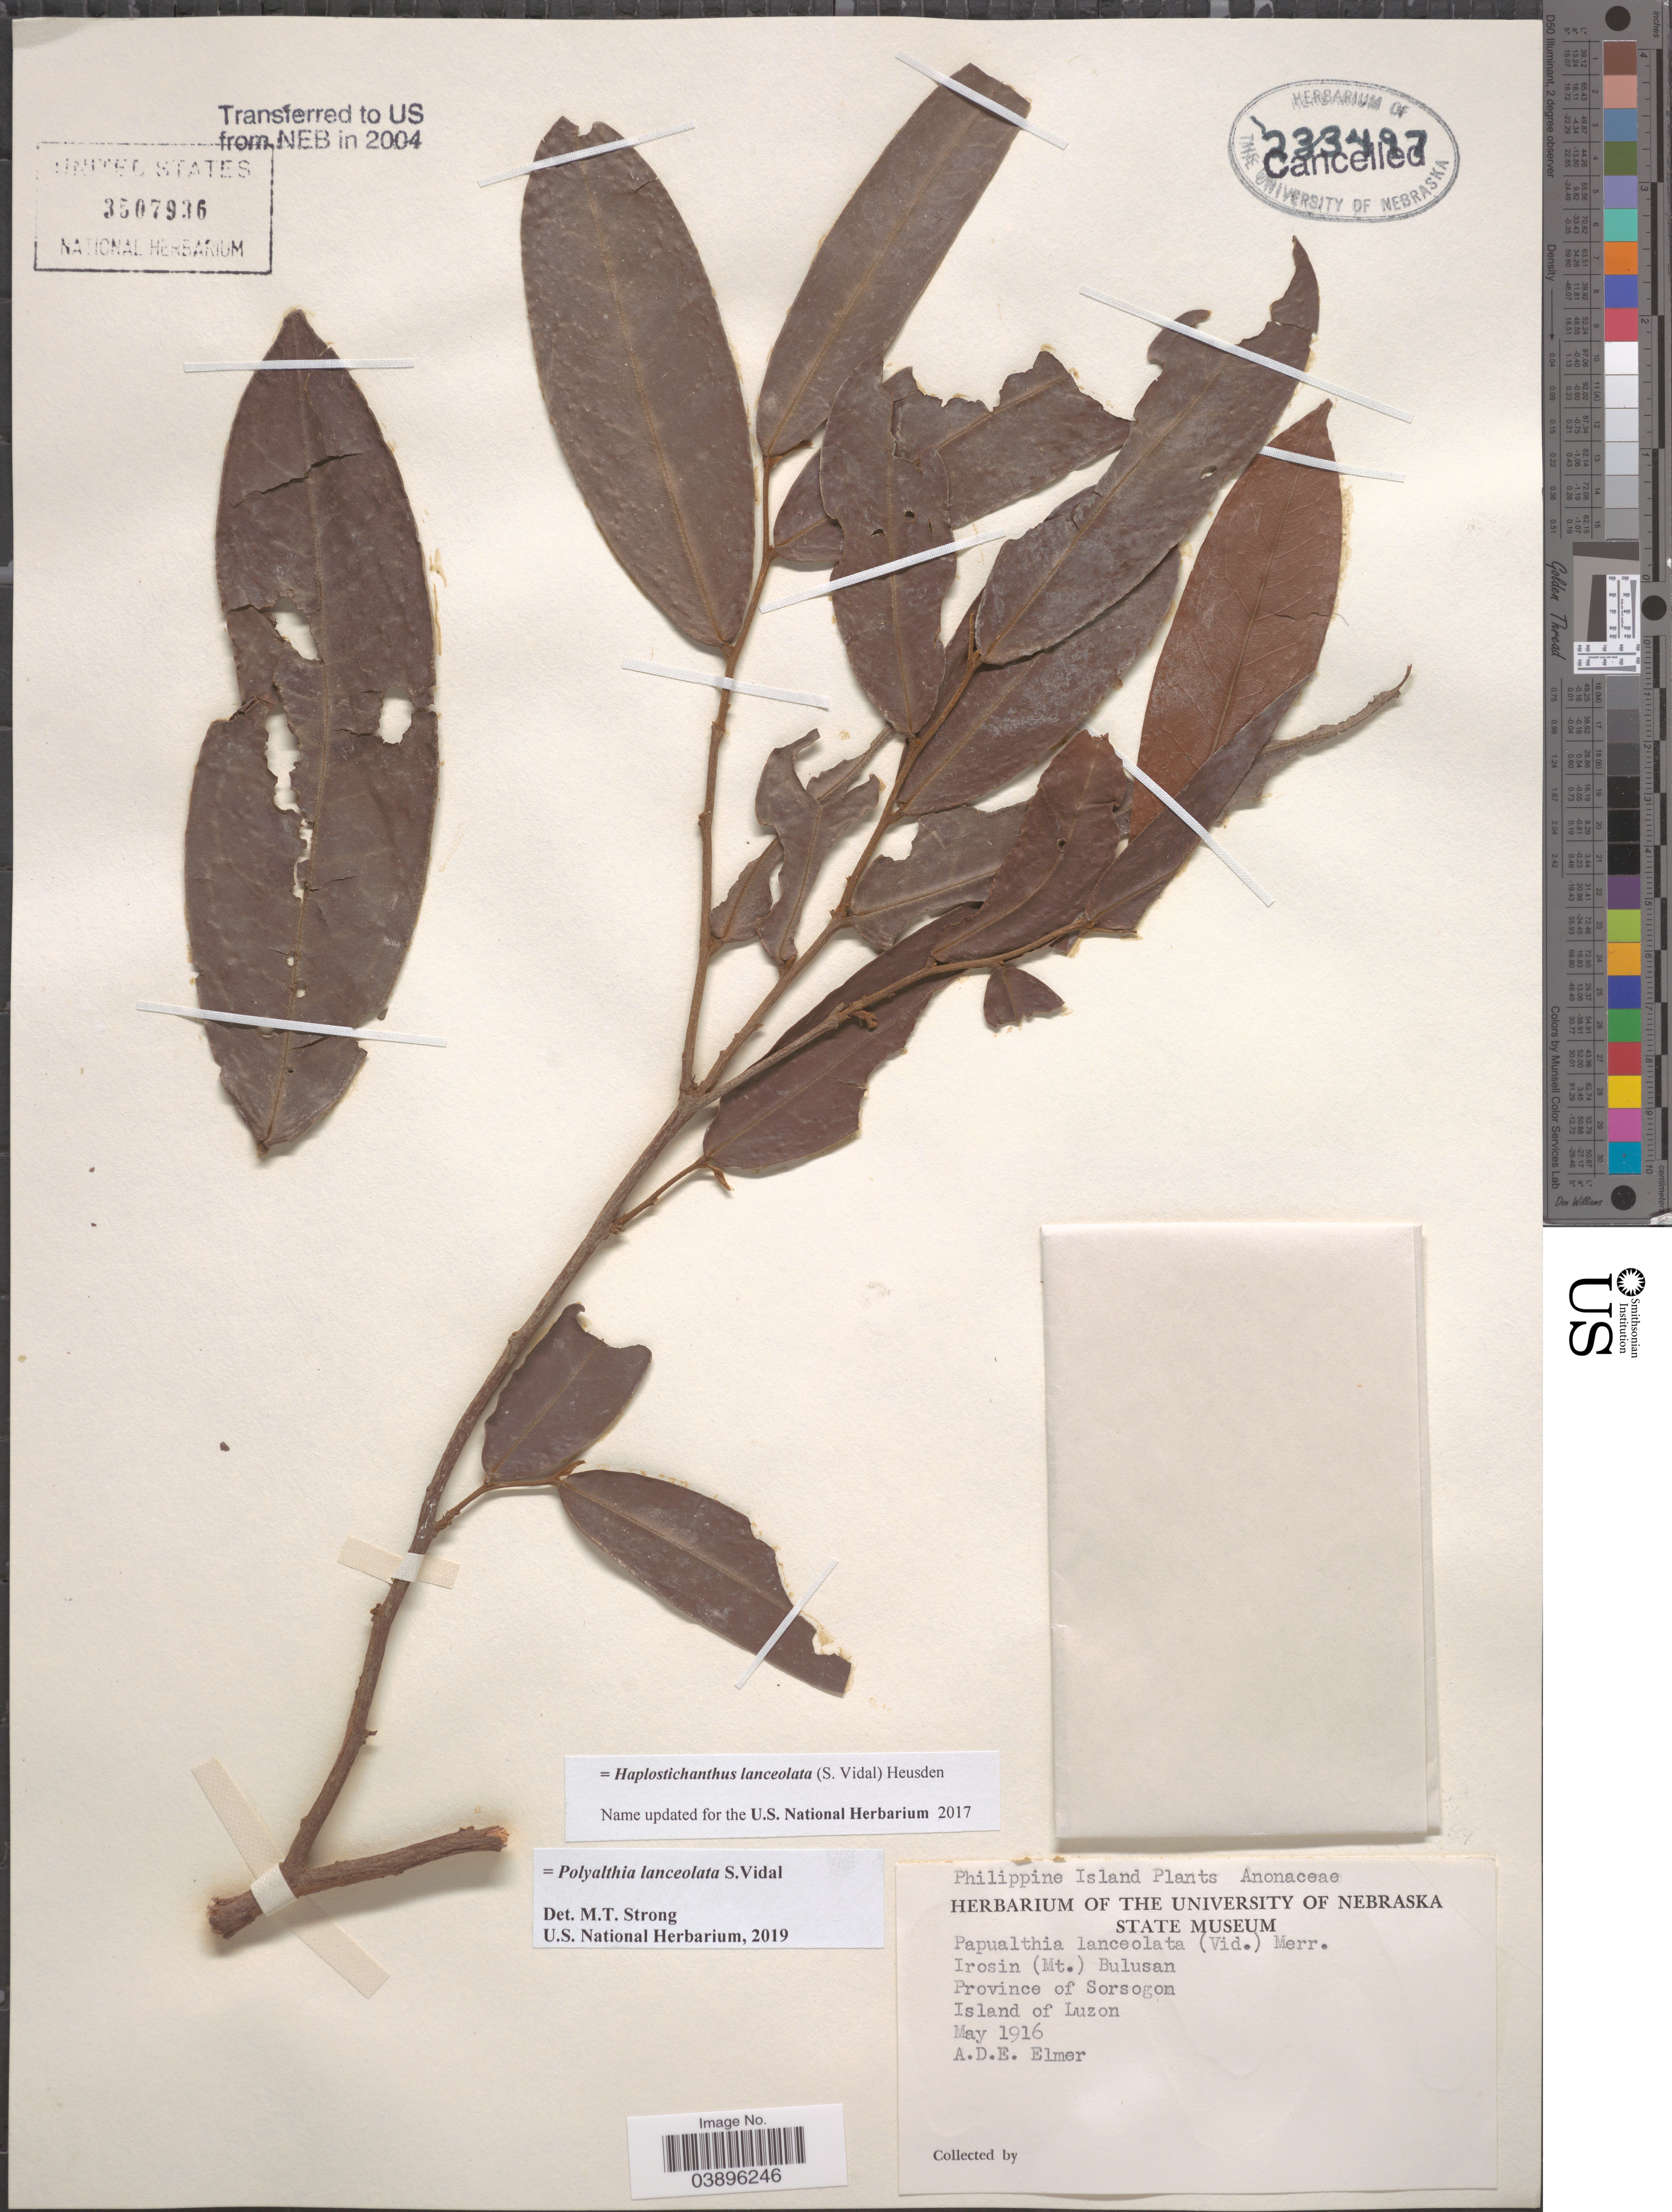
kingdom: Plantae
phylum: Tracheophyta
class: Magnoliopsida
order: Magnoliales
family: Annonaceae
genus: Polyalthia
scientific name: Polyalthia lanceolata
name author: S. Vidal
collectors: A. D. E. Elmer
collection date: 1916-05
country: Philippines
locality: Irosin (Mt.) Bulusan. Province of Sorsogon. Island of Luzon.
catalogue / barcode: US 3507936